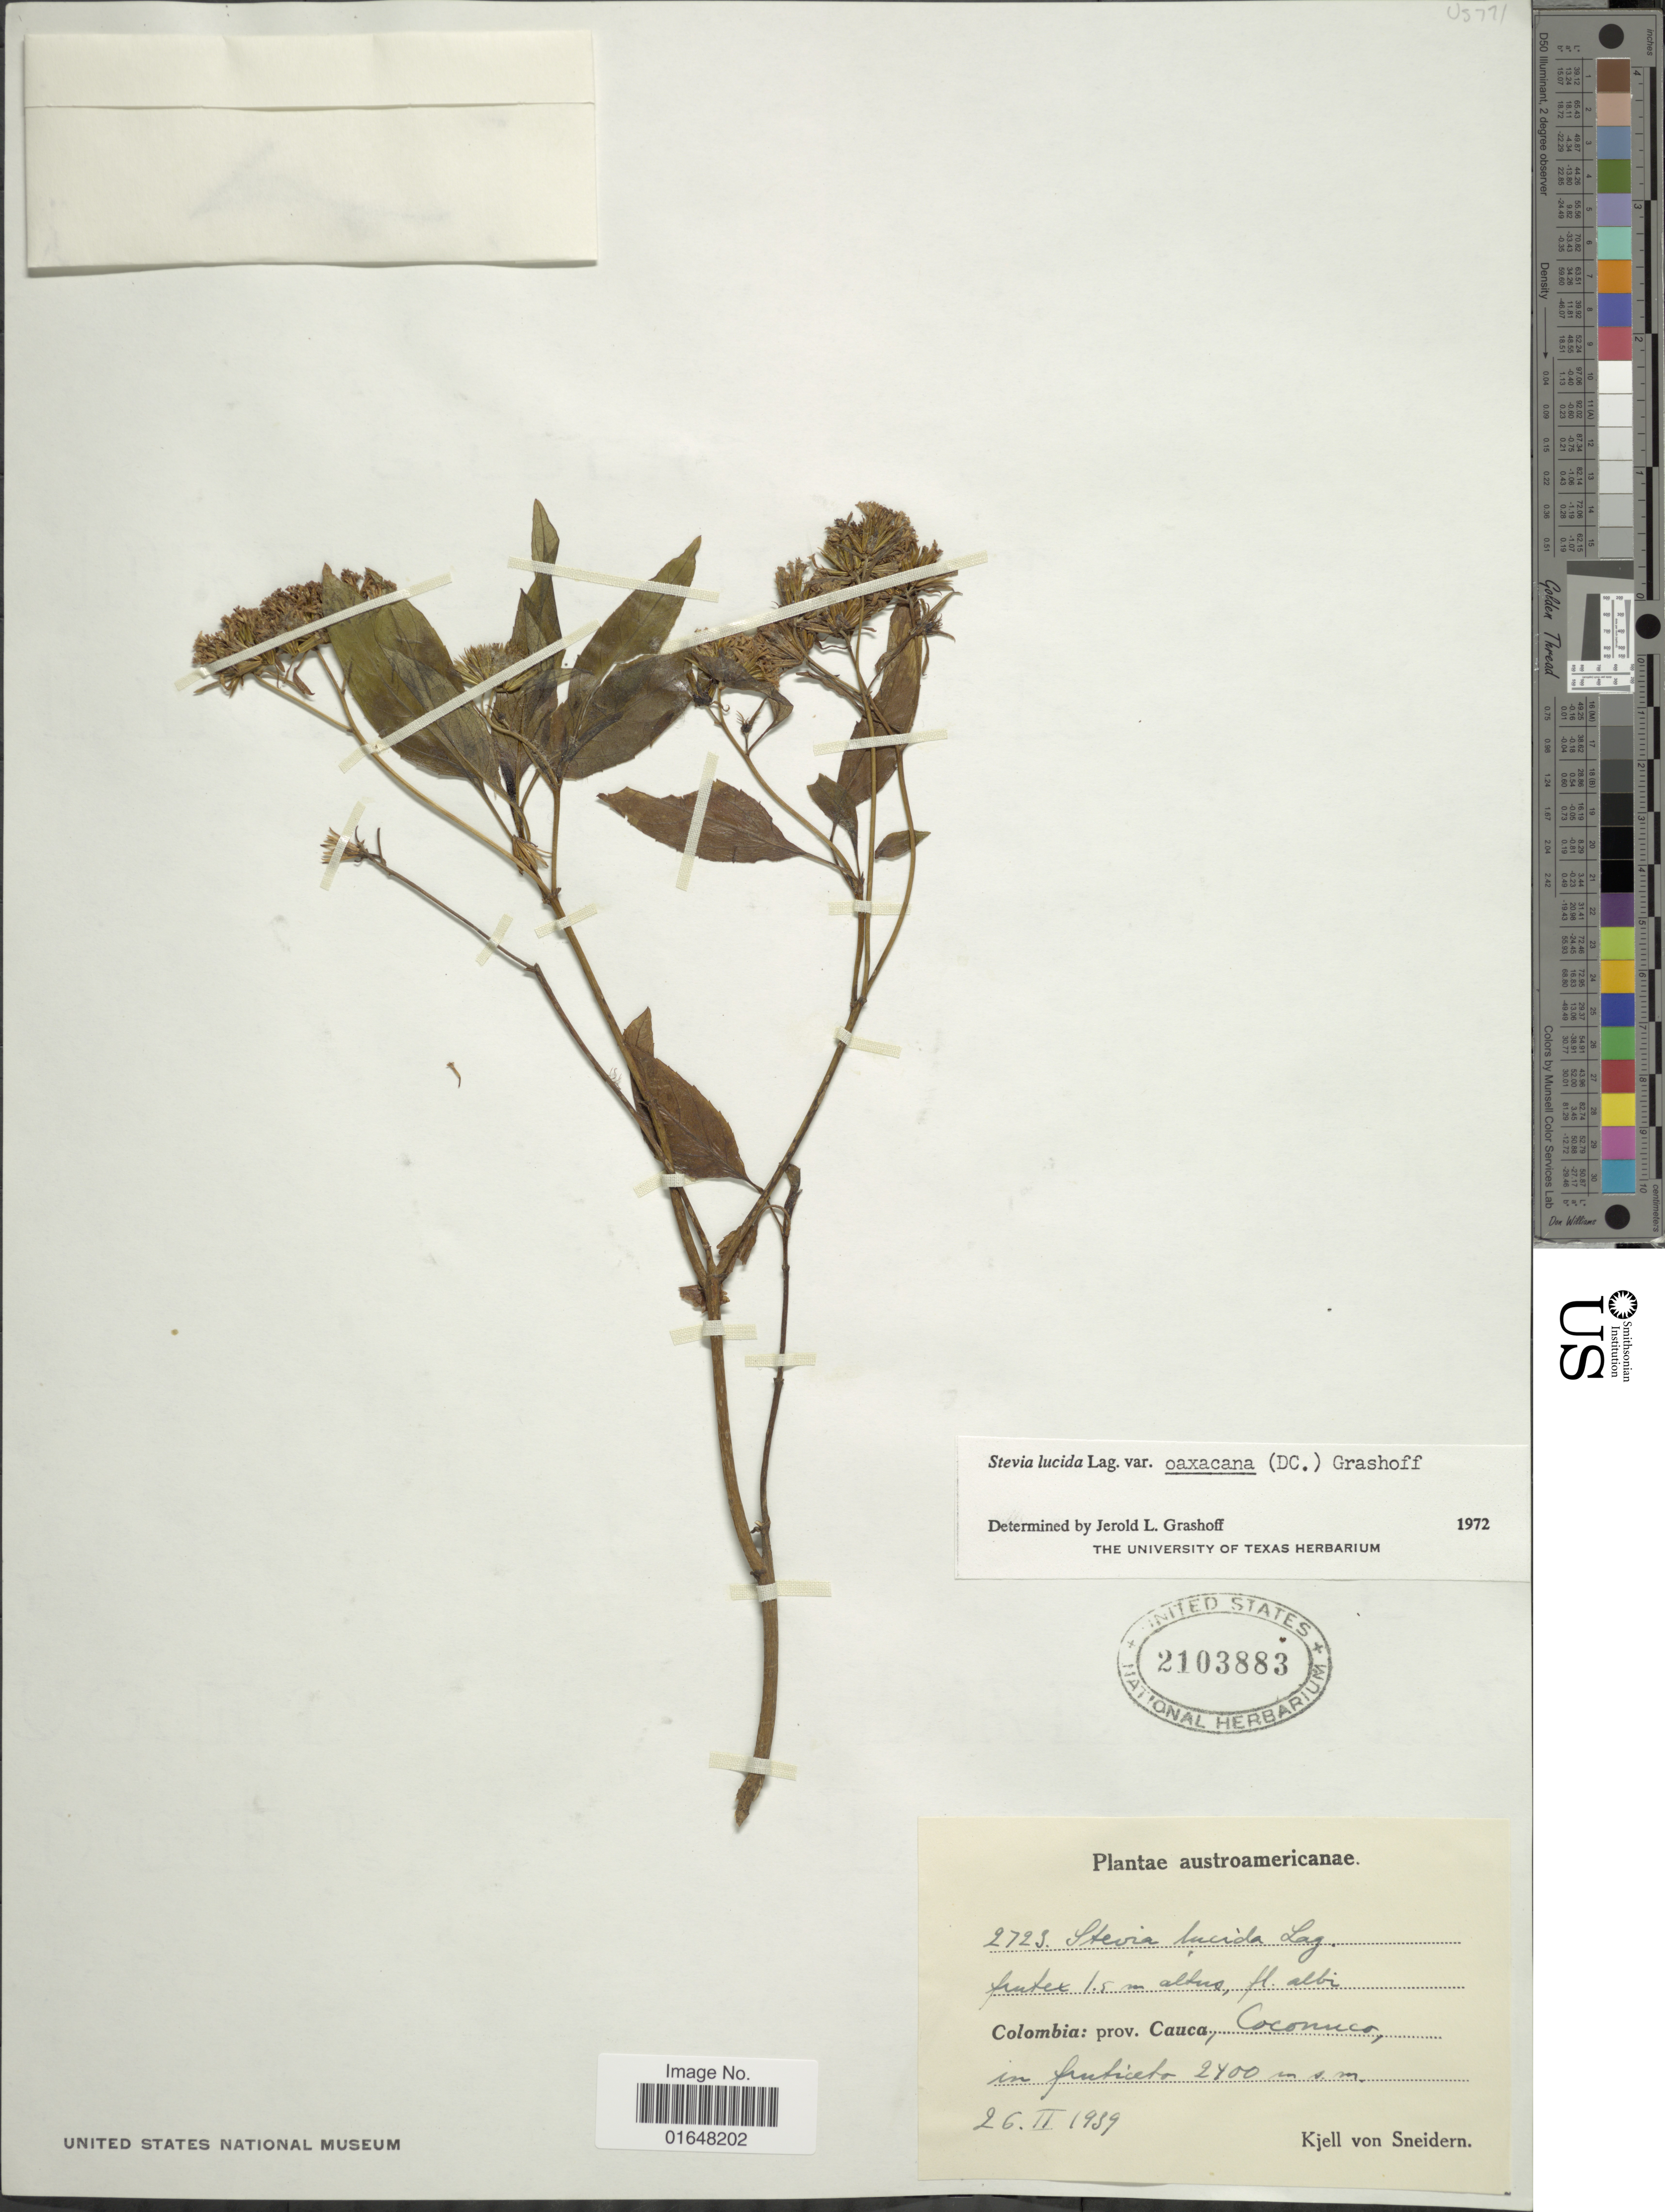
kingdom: Plantae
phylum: Tracheophyta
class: Magnoliopsida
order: Asterales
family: Asteraceae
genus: Stevia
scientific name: Stevia lucida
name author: Lag.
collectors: K. von Sneidern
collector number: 2723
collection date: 1939-02-26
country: Colombia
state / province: Cauca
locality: Coconuco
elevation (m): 2400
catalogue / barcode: US 2103883